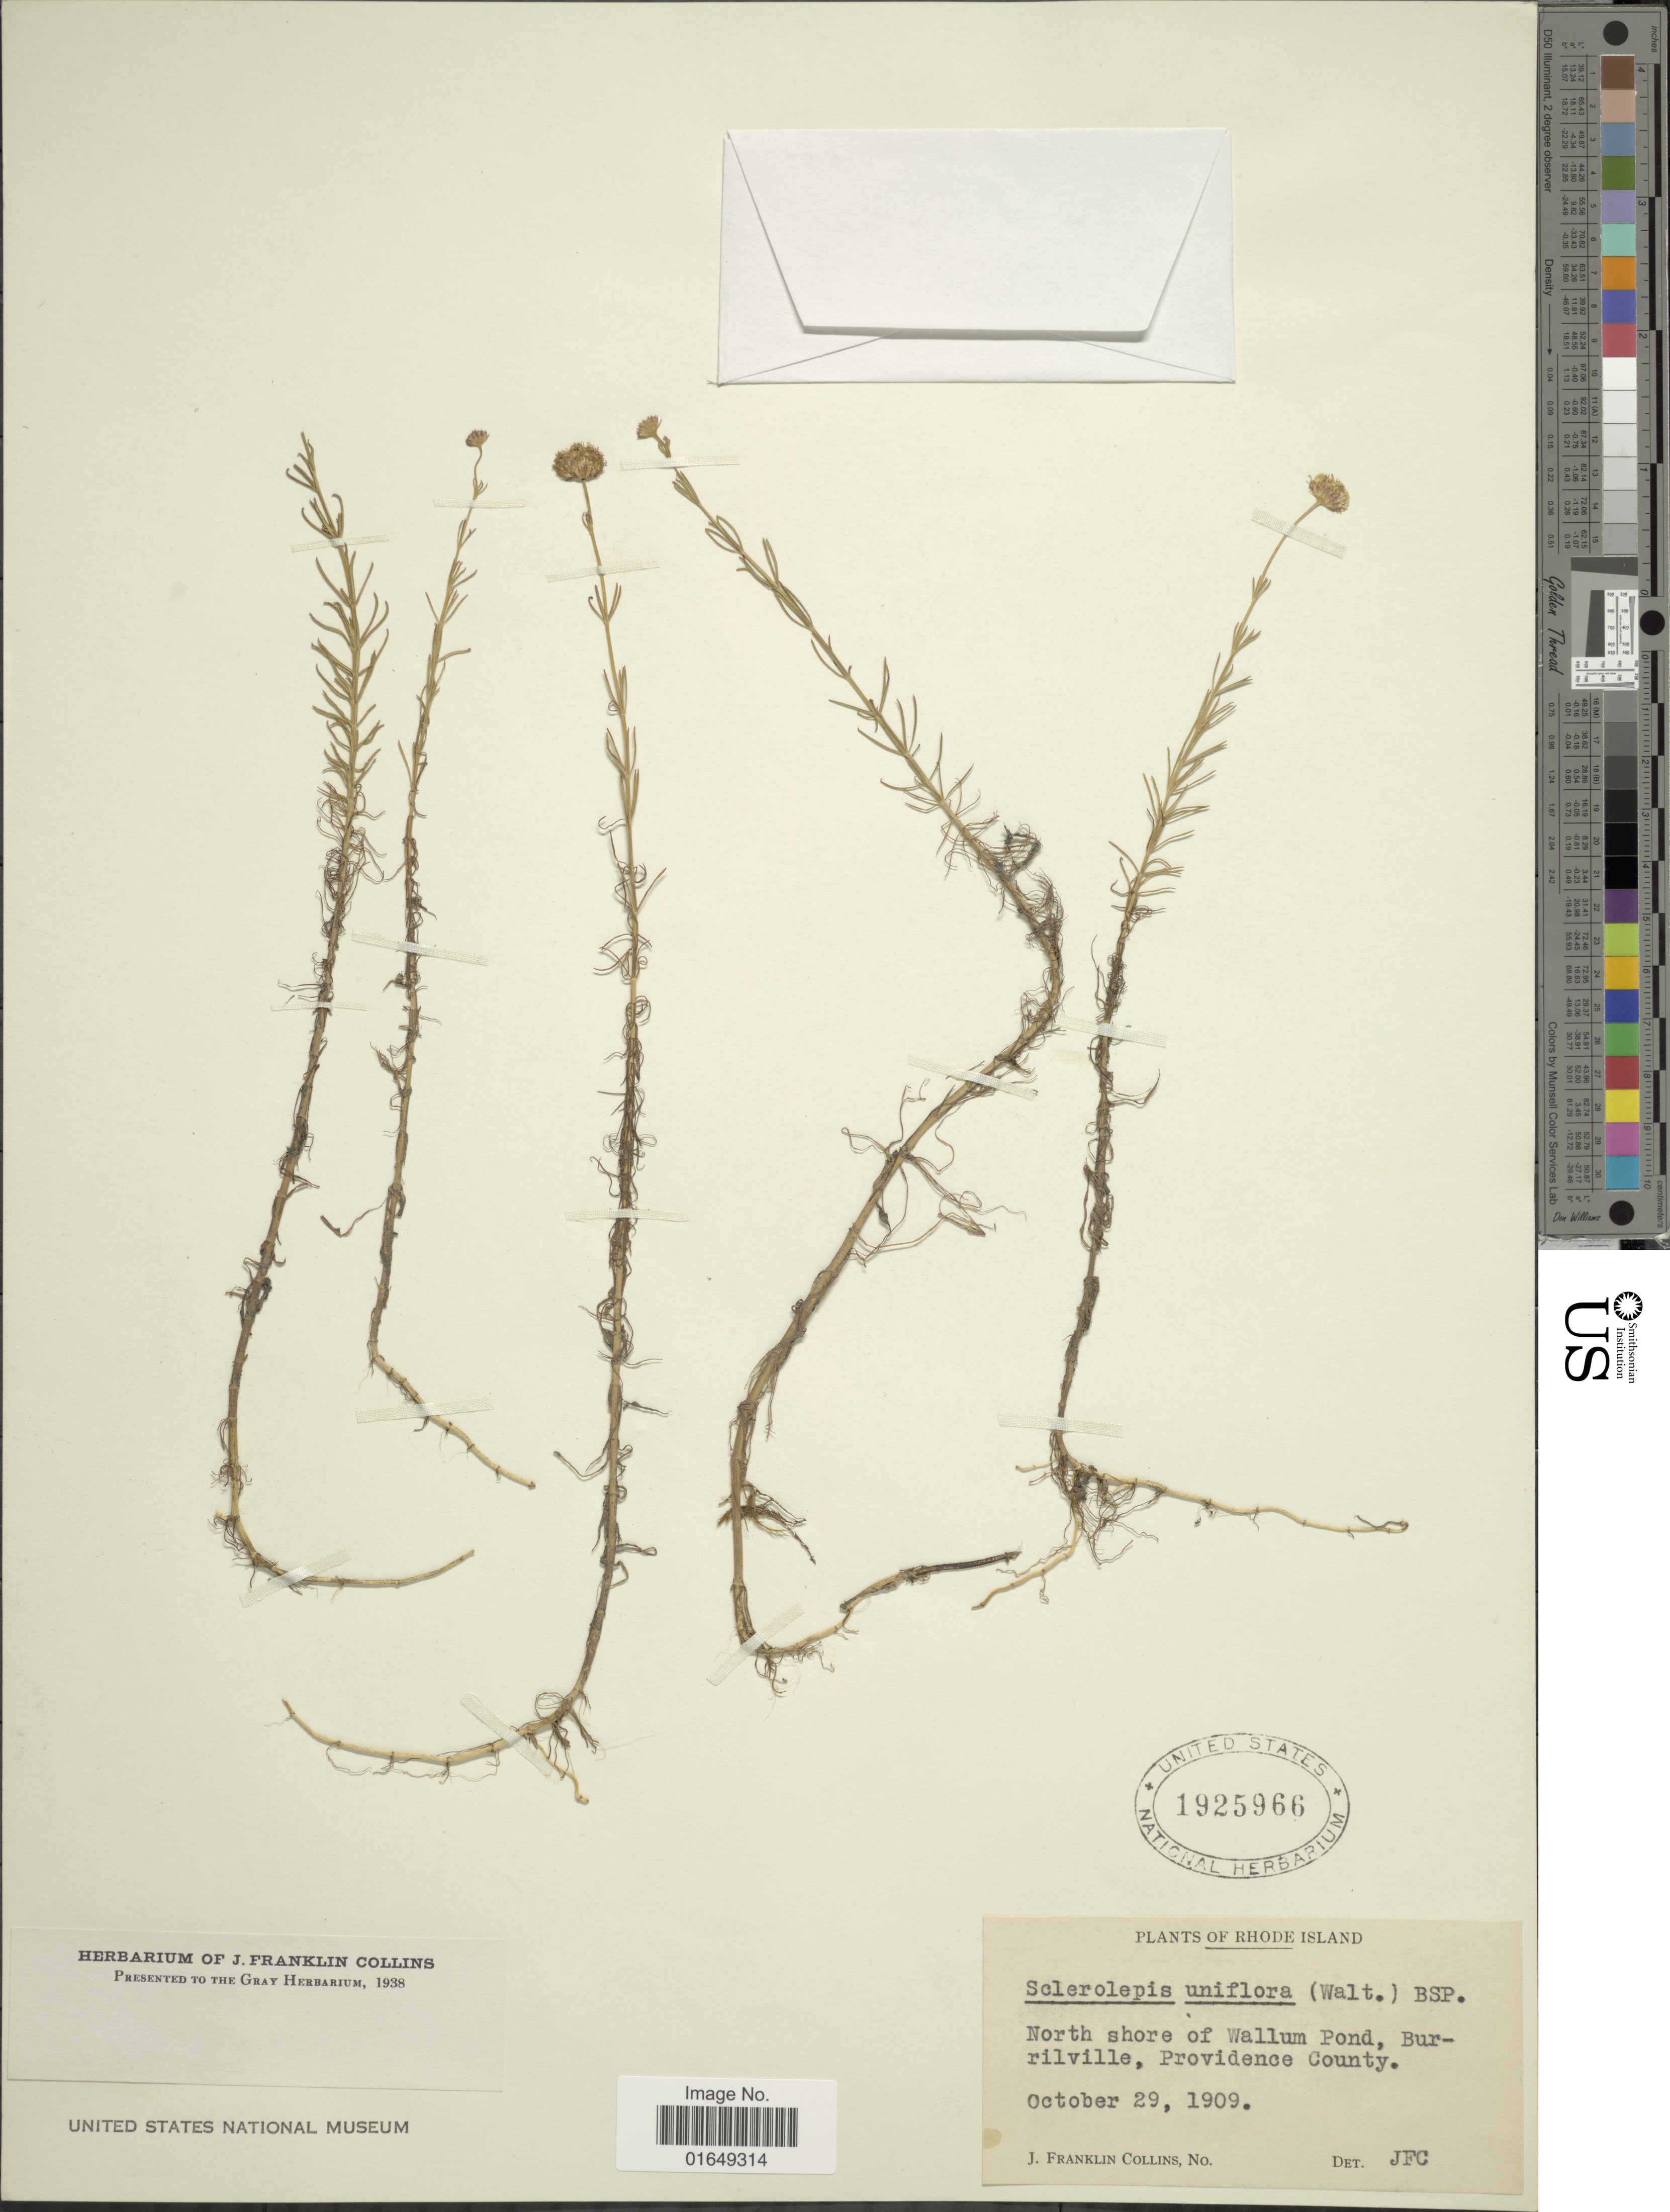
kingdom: Plantae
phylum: Tracheophyta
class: Magnoliopsida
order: Asterales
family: Asteraceae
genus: Sclerolepis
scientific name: Sclerolepis uniflora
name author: (Walter) Britton et al.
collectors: J. Collins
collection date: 1909-10-29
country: United States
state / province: Rhode Island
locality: North shore of Wallum Pond, Burrilville, Provicence County.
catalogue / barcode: US 1925966